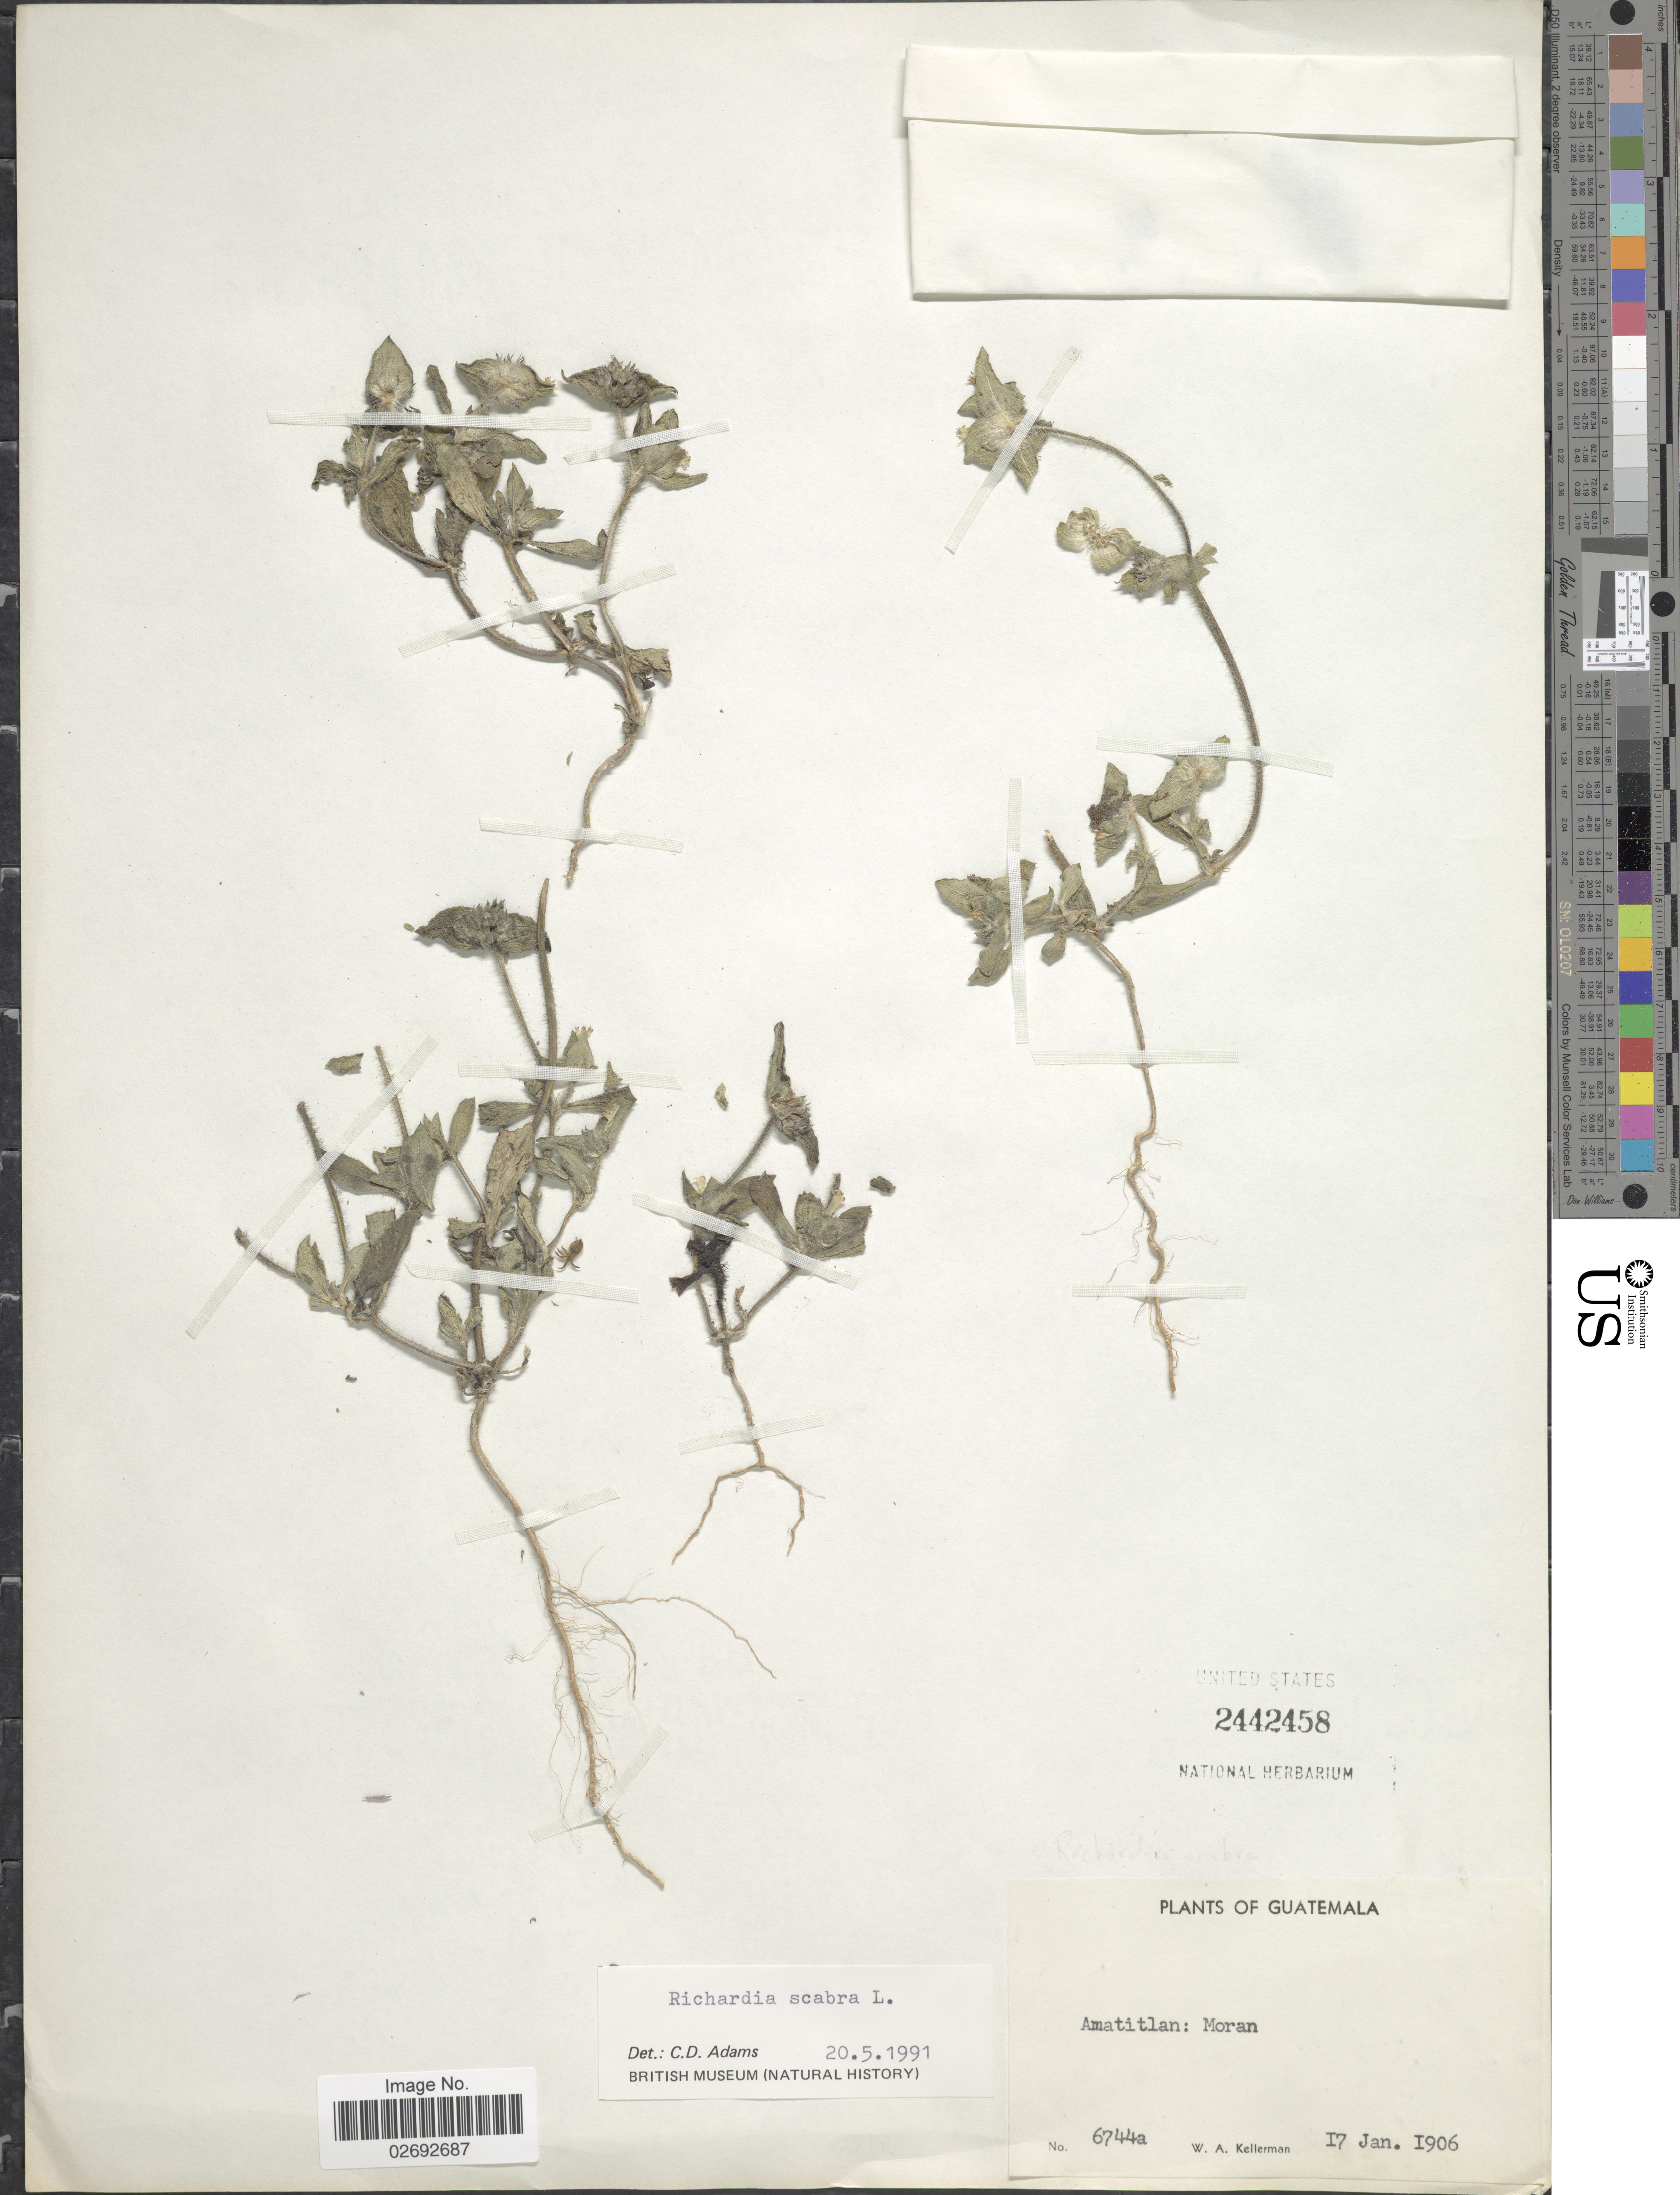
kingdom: Plantae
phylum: Tracheophyta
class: Magnoliopsida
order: Gentianales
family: Rubiaceae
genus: Richardia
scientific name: Richardia scabra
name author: L.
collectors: W. Kellerman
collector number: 6744a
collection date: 1906-01-17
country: Guatemala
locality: Amatitlan: Moran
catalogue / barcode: US 2442458